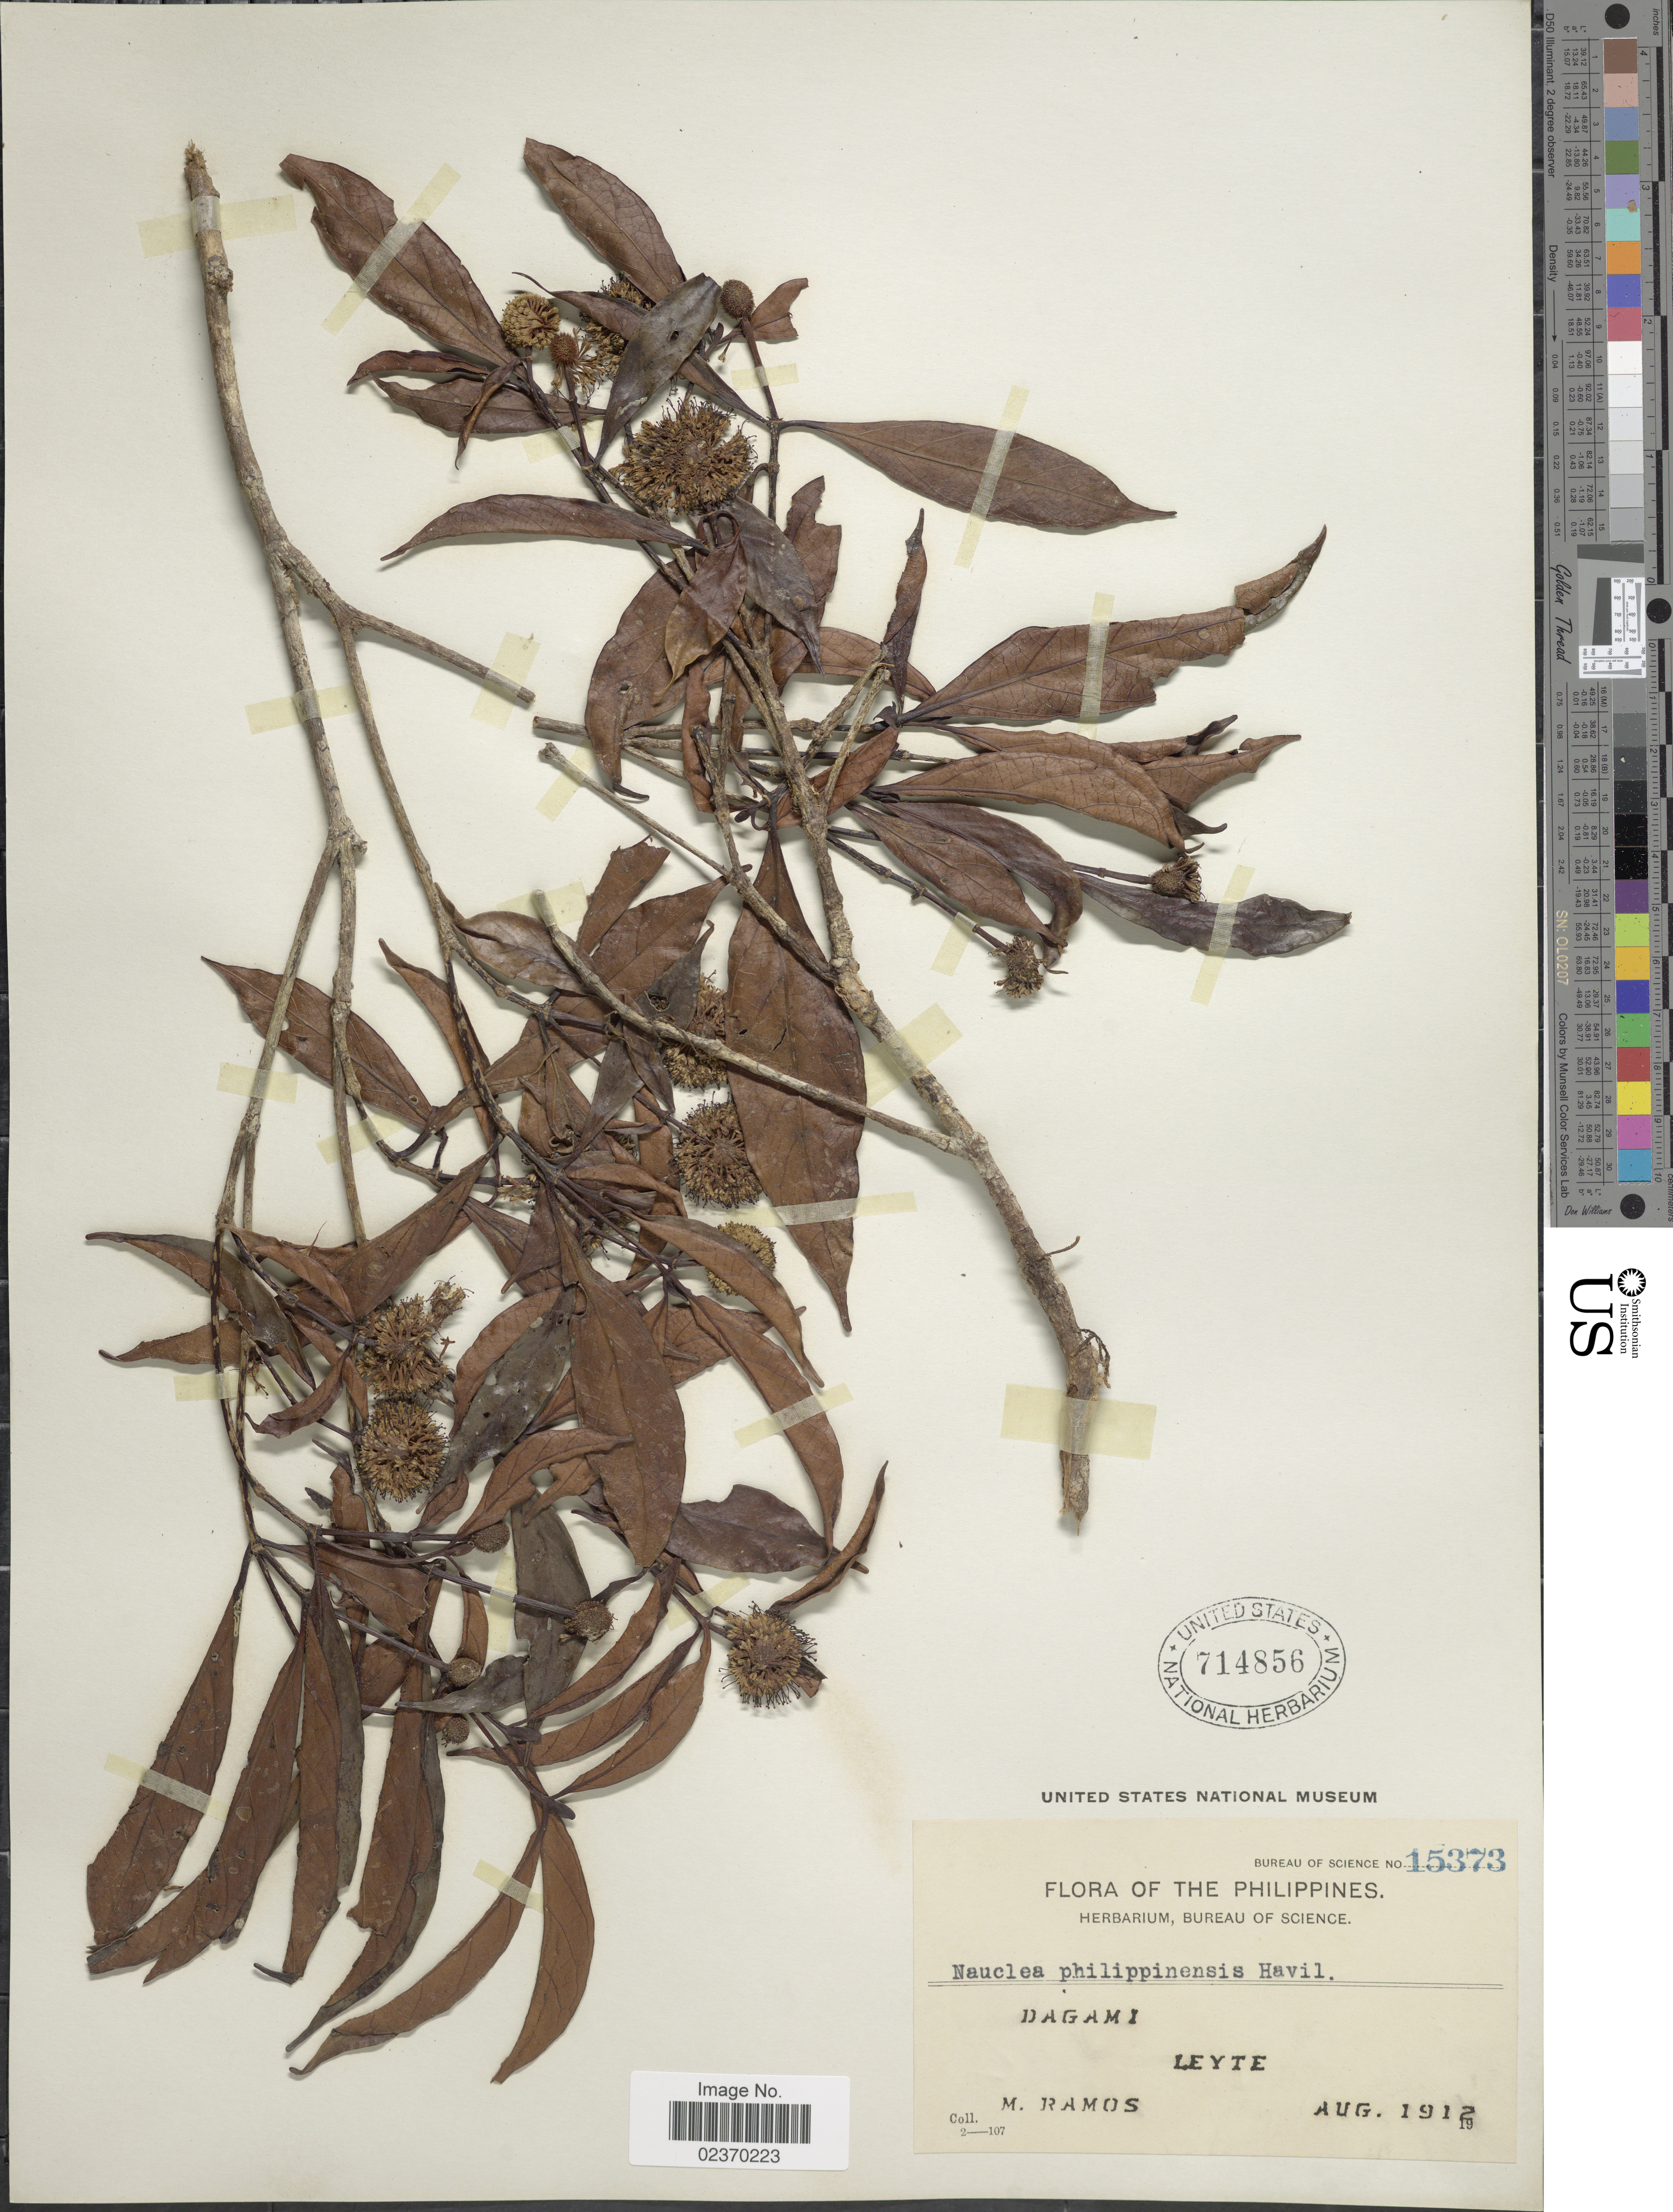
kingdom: Plantae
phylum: Tracheophyta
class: Magnoliopsida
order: Gentianales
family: Rubiaceae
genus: Neonauclea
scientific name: Neonauclea gracilis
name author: (Vidal) Merr.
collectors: M. Ramos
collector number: Bureau of Science 15373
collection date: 1912-08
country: Philippines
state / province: Eastern Visayas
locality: Dagami, Leyte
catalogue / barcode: US 714856